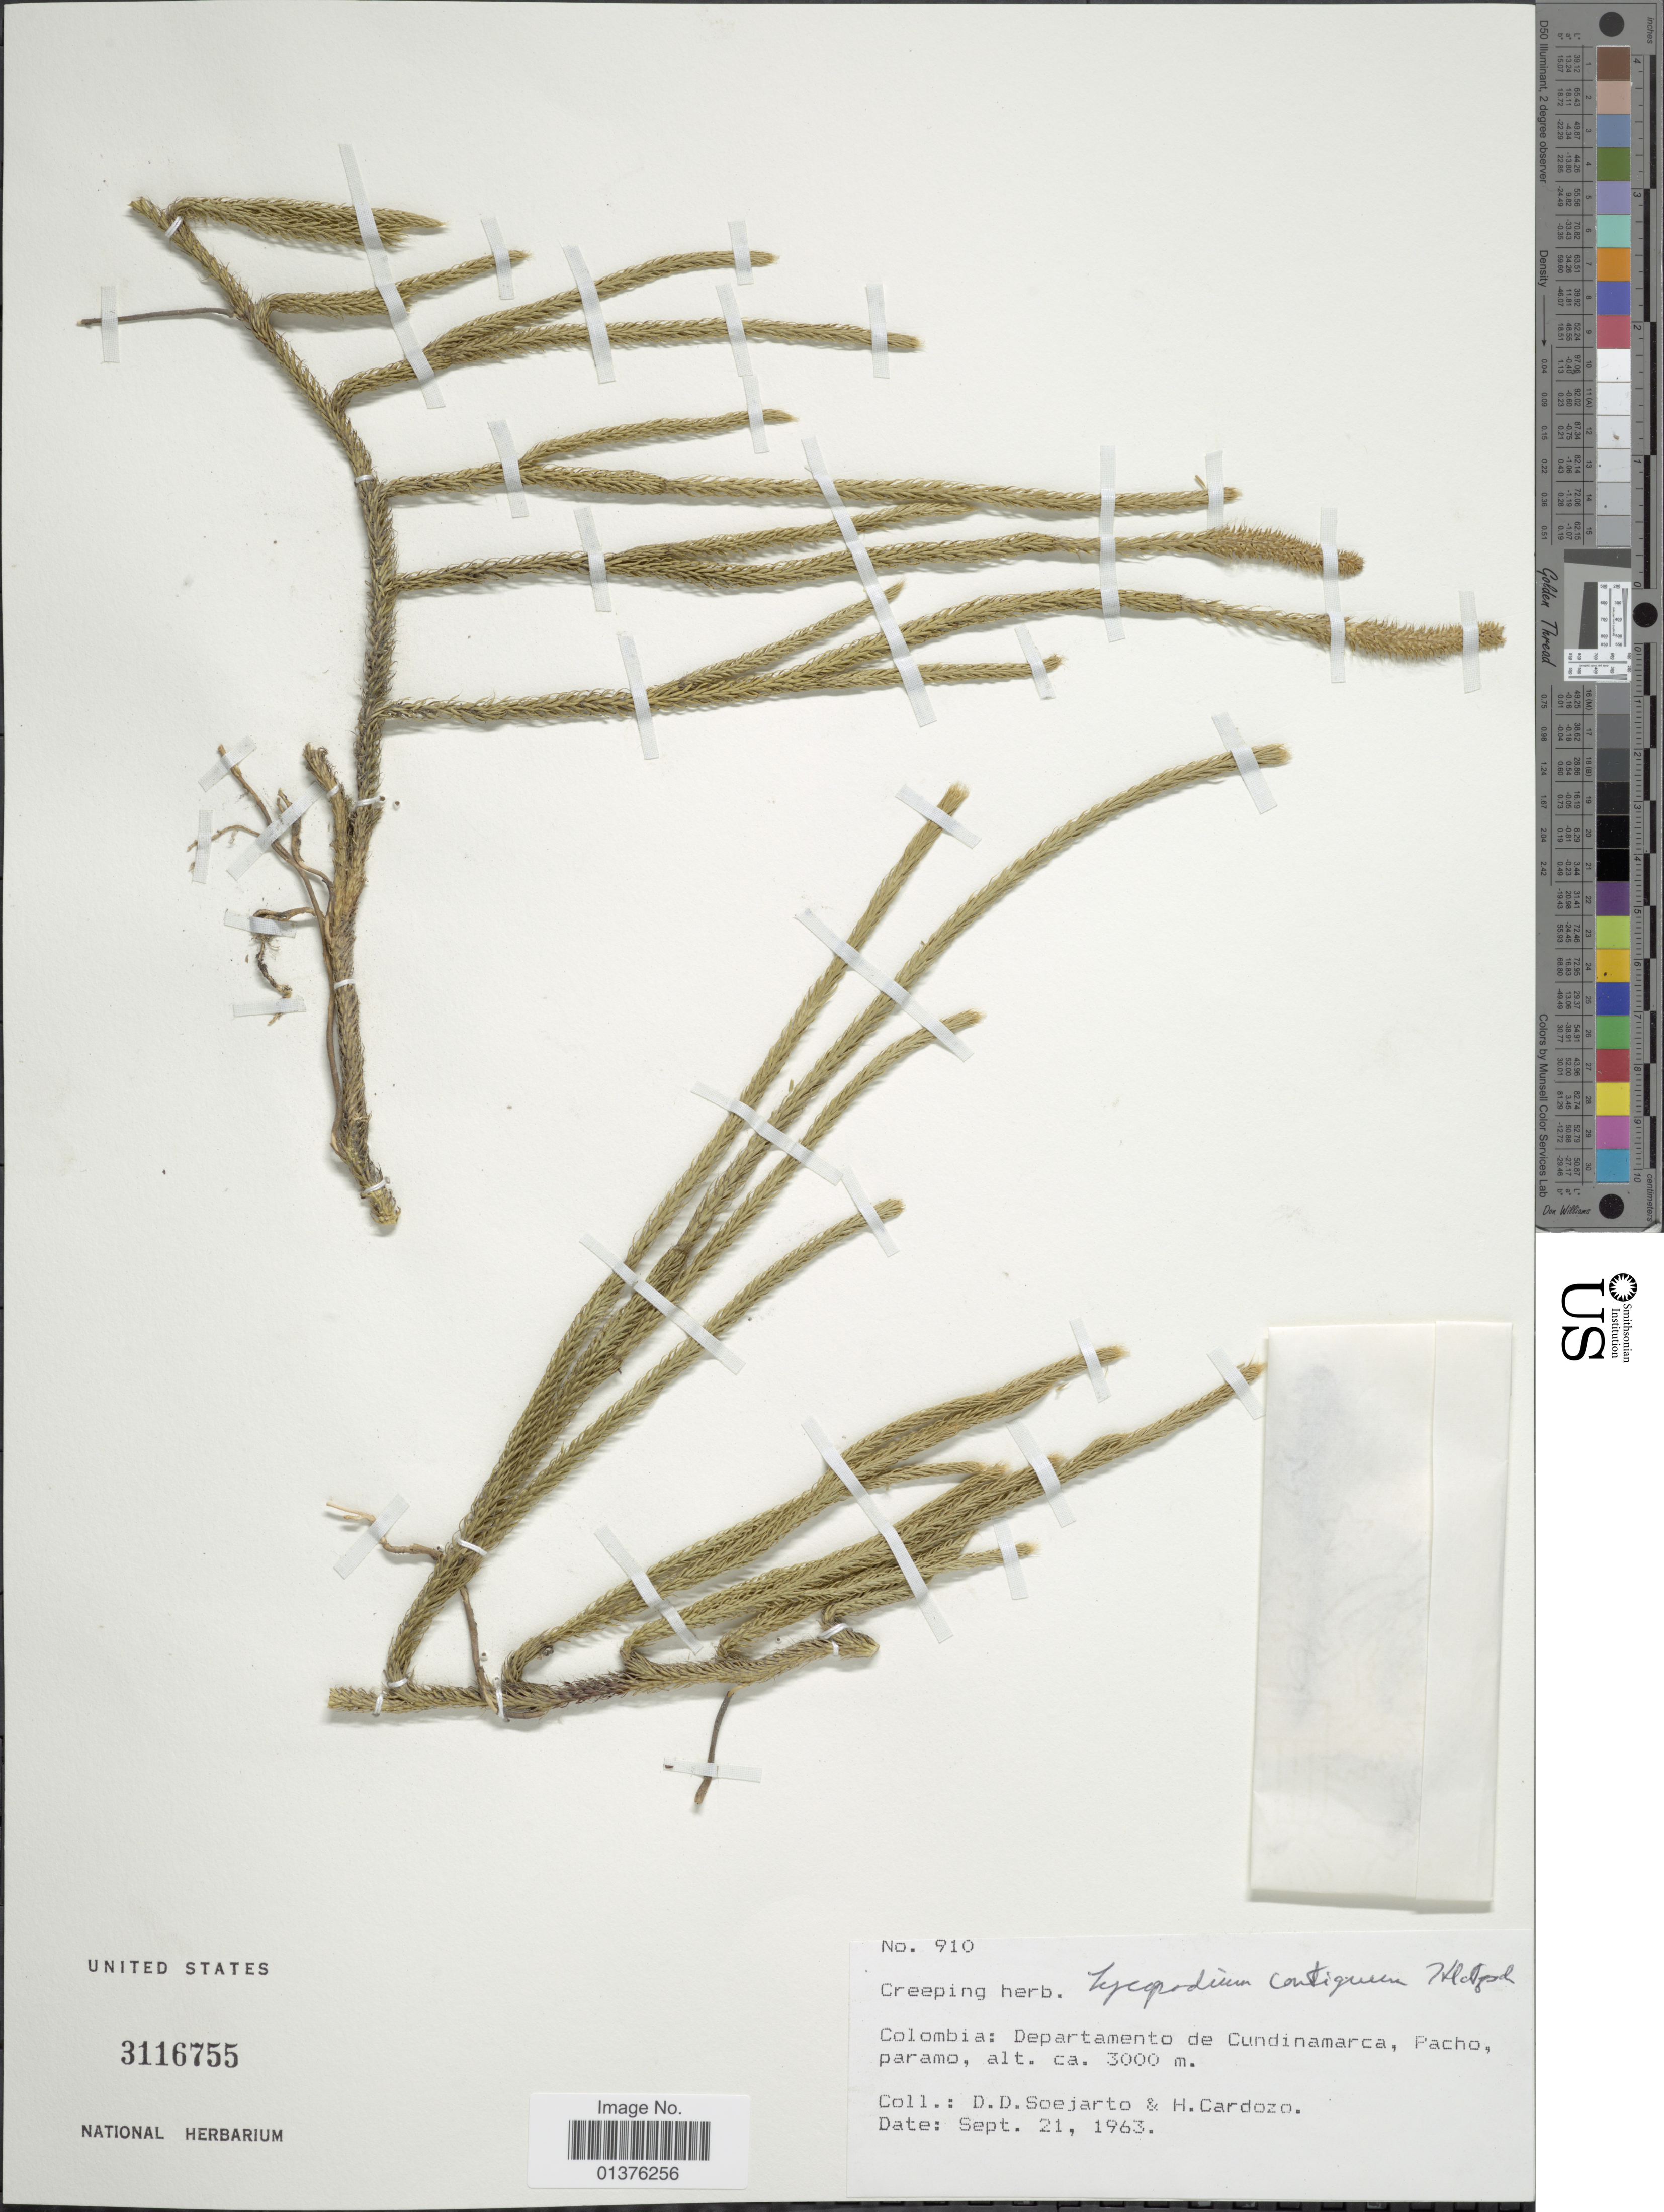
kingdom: Plantae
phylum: Tracheophyta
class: Lycopodiopsida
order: Lycopodiales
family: Lycopodiaceae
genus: Lycopodium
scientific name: Lycopodium clavatum subsp. contiguum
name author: (Klotzsch) B. Øllg.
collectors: H. Cardozo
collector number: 910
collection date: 1963-09-21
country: Colombia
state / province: Cundinamarca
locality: Pacho paramo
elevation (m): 3000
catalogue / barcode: US 3116755